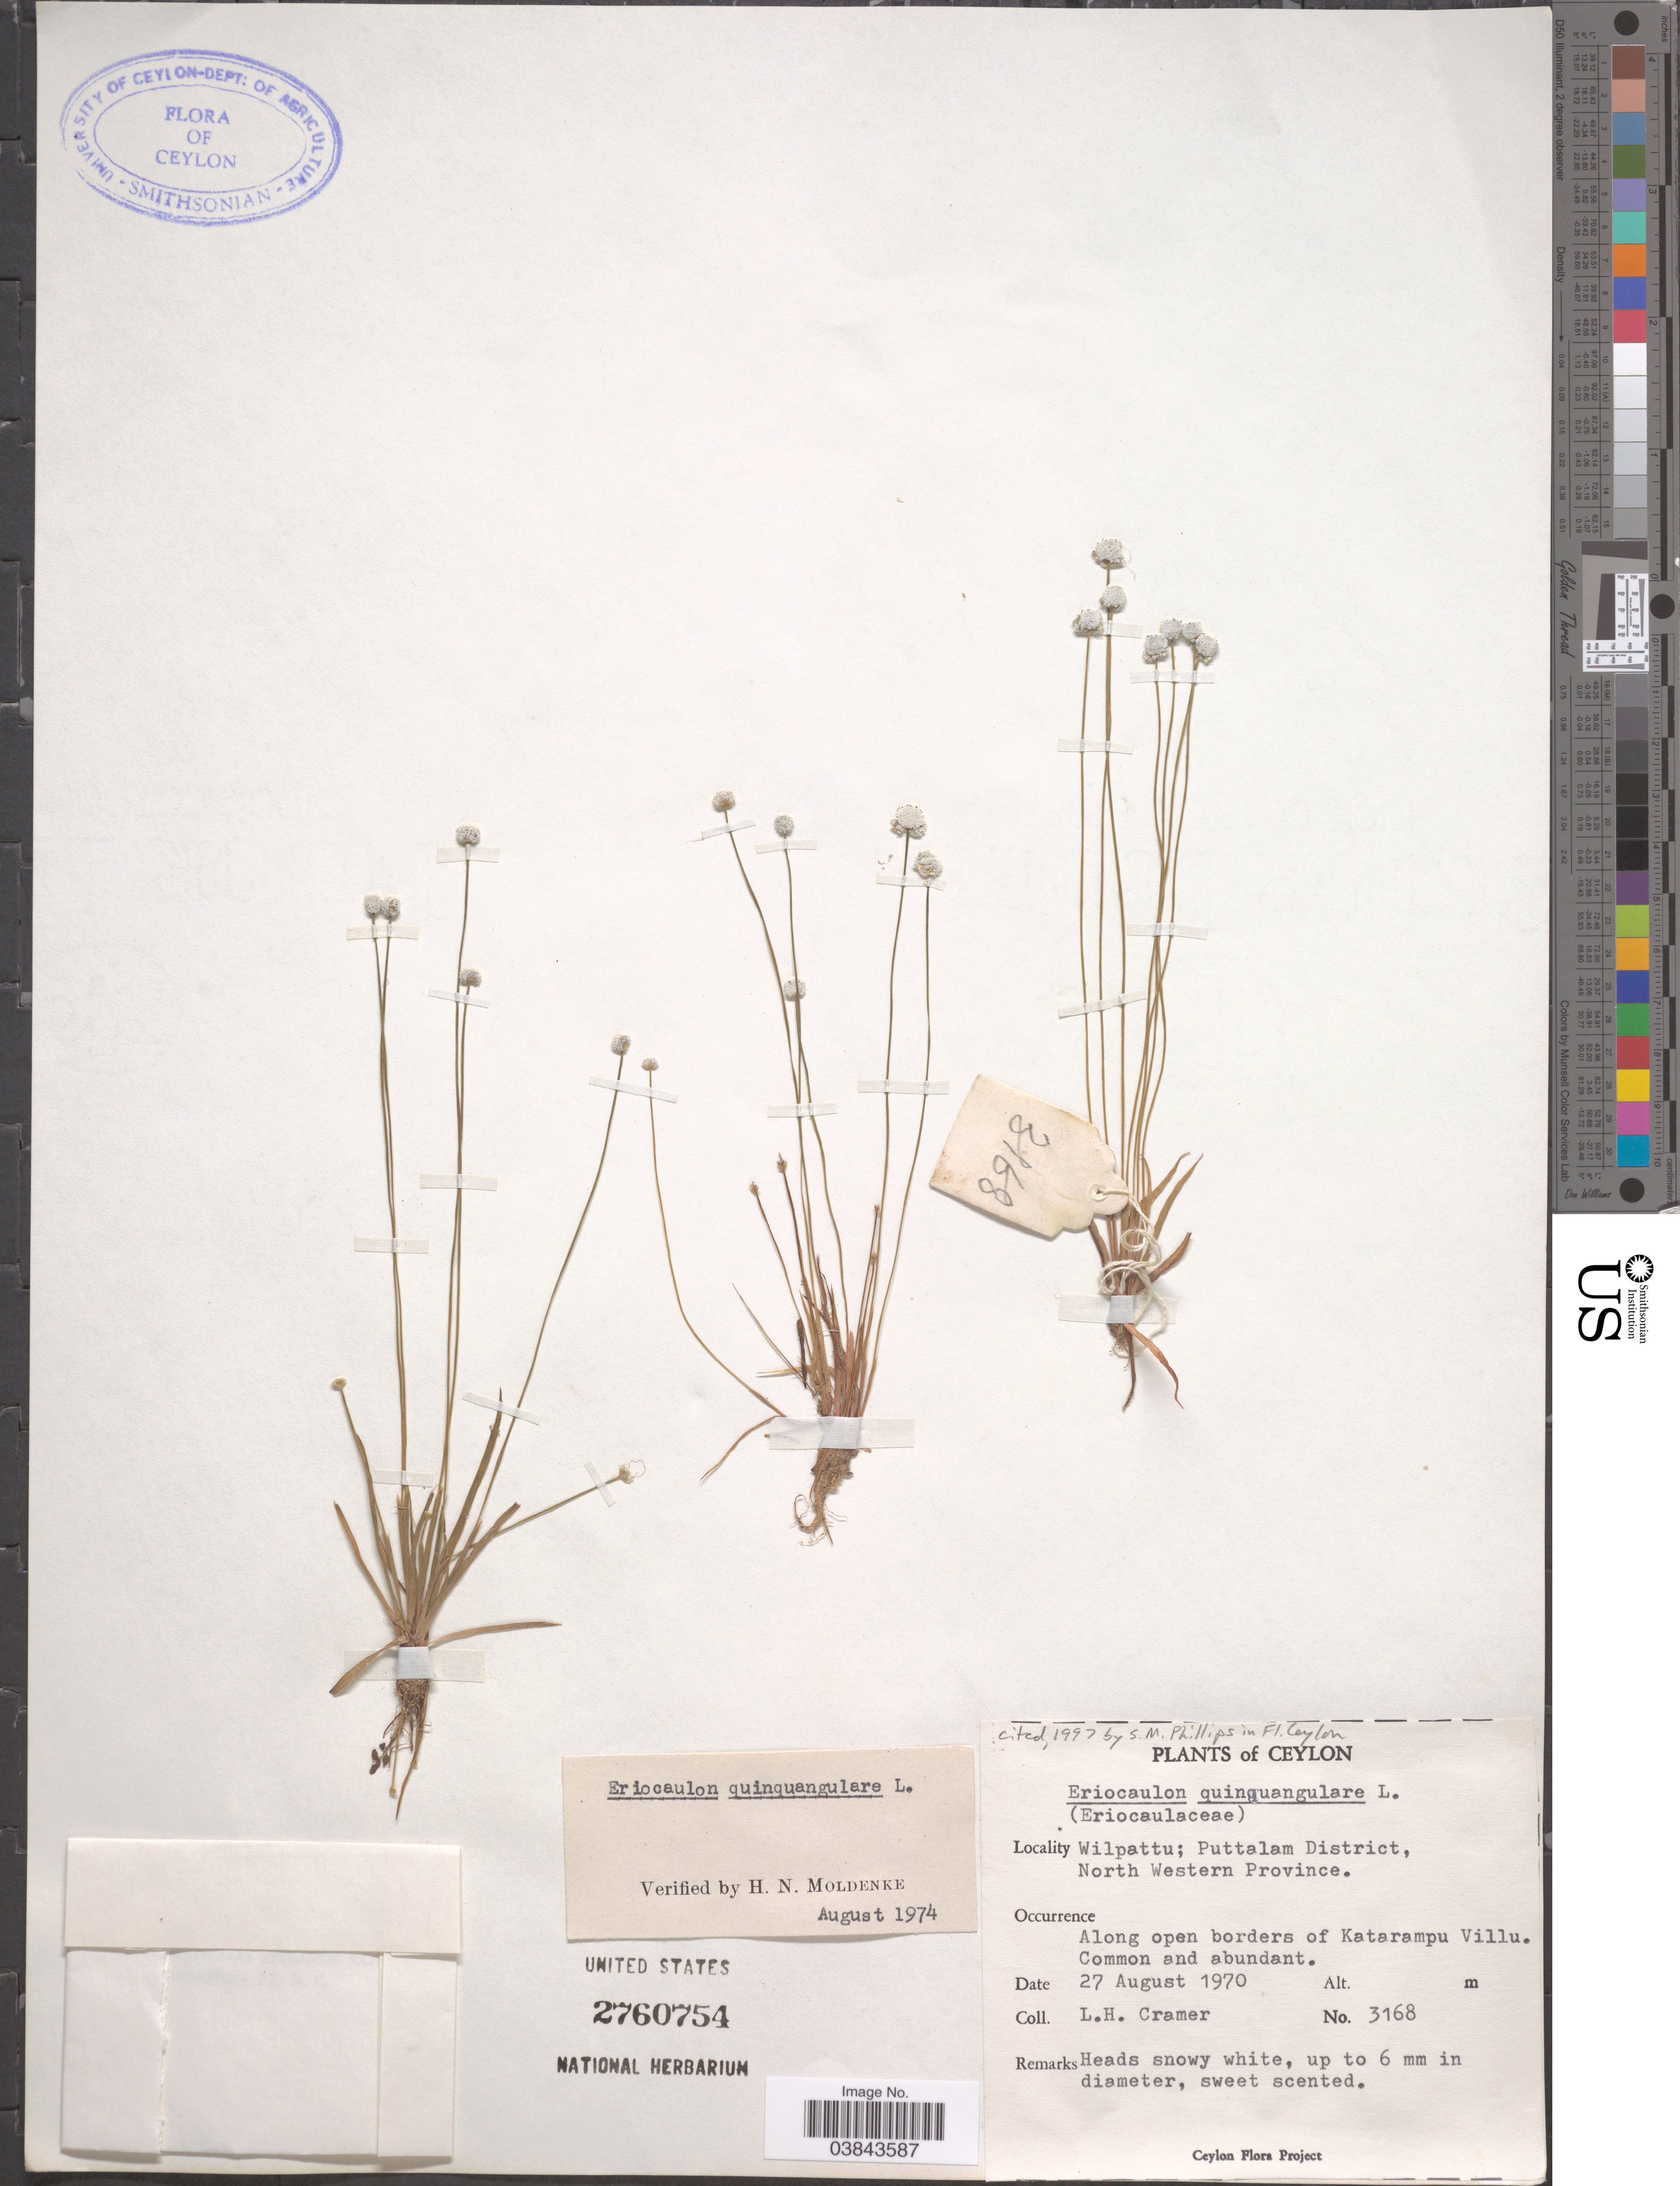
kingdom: Plantae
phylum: Tracheophyta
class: Liliopsida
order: Poales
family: Eriocaulaceae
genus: Eriocaulon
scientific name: Eriocaulon quinquangulare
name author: L.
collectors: L. H. Cramer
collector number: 3168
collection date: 1970-08-27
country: Sri Lanka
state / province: North Western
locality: Ceylon. Wilpattu; Puttalam District. Along open borders of Katarampu Villu.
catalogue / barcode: US 2760754